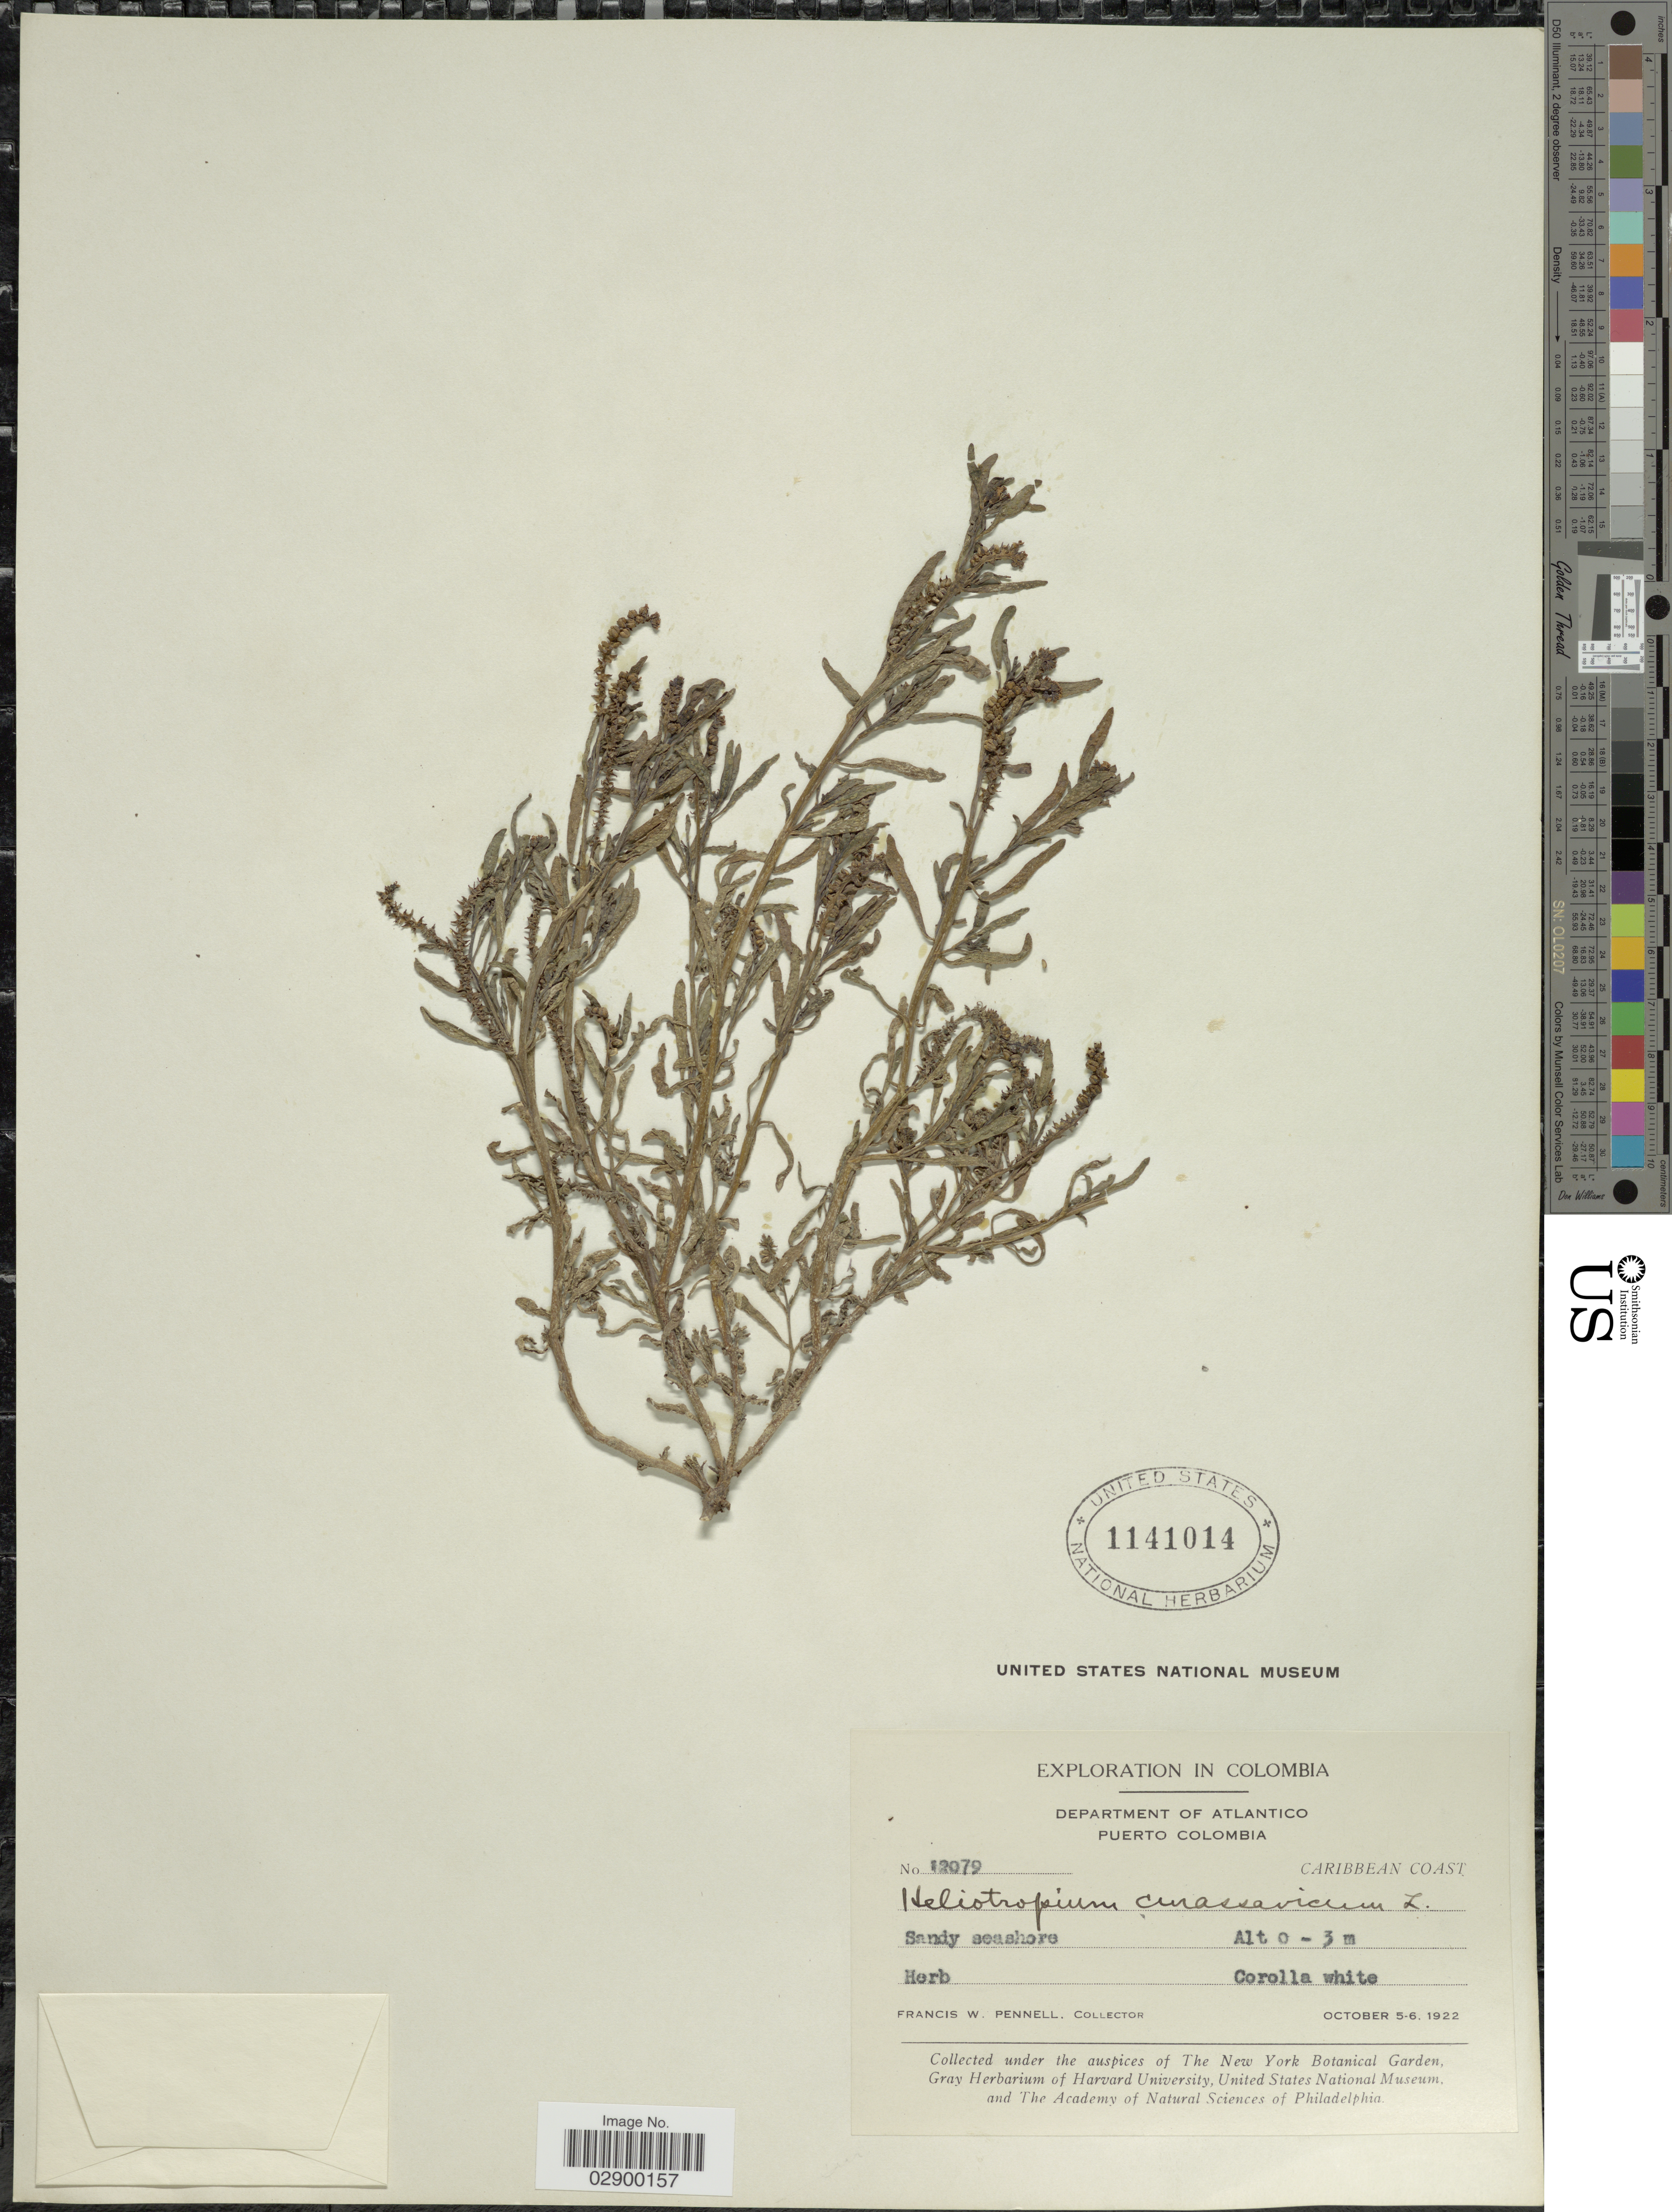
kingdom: Plantae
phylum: Tracheophyta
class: Magnoliopsida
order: Boraginales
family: Heliotropiaceae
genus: Heliotropium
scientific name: Heliotropium curassavicum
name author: L.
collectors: F. W. Pennell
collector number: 12079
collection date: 1922-10-05/1922-10-06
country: Colombia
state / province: Atlántico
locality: Department of Atlantico, Puerto Colombia, Caribbean Coast.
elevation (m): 0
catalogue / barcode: US 1141014